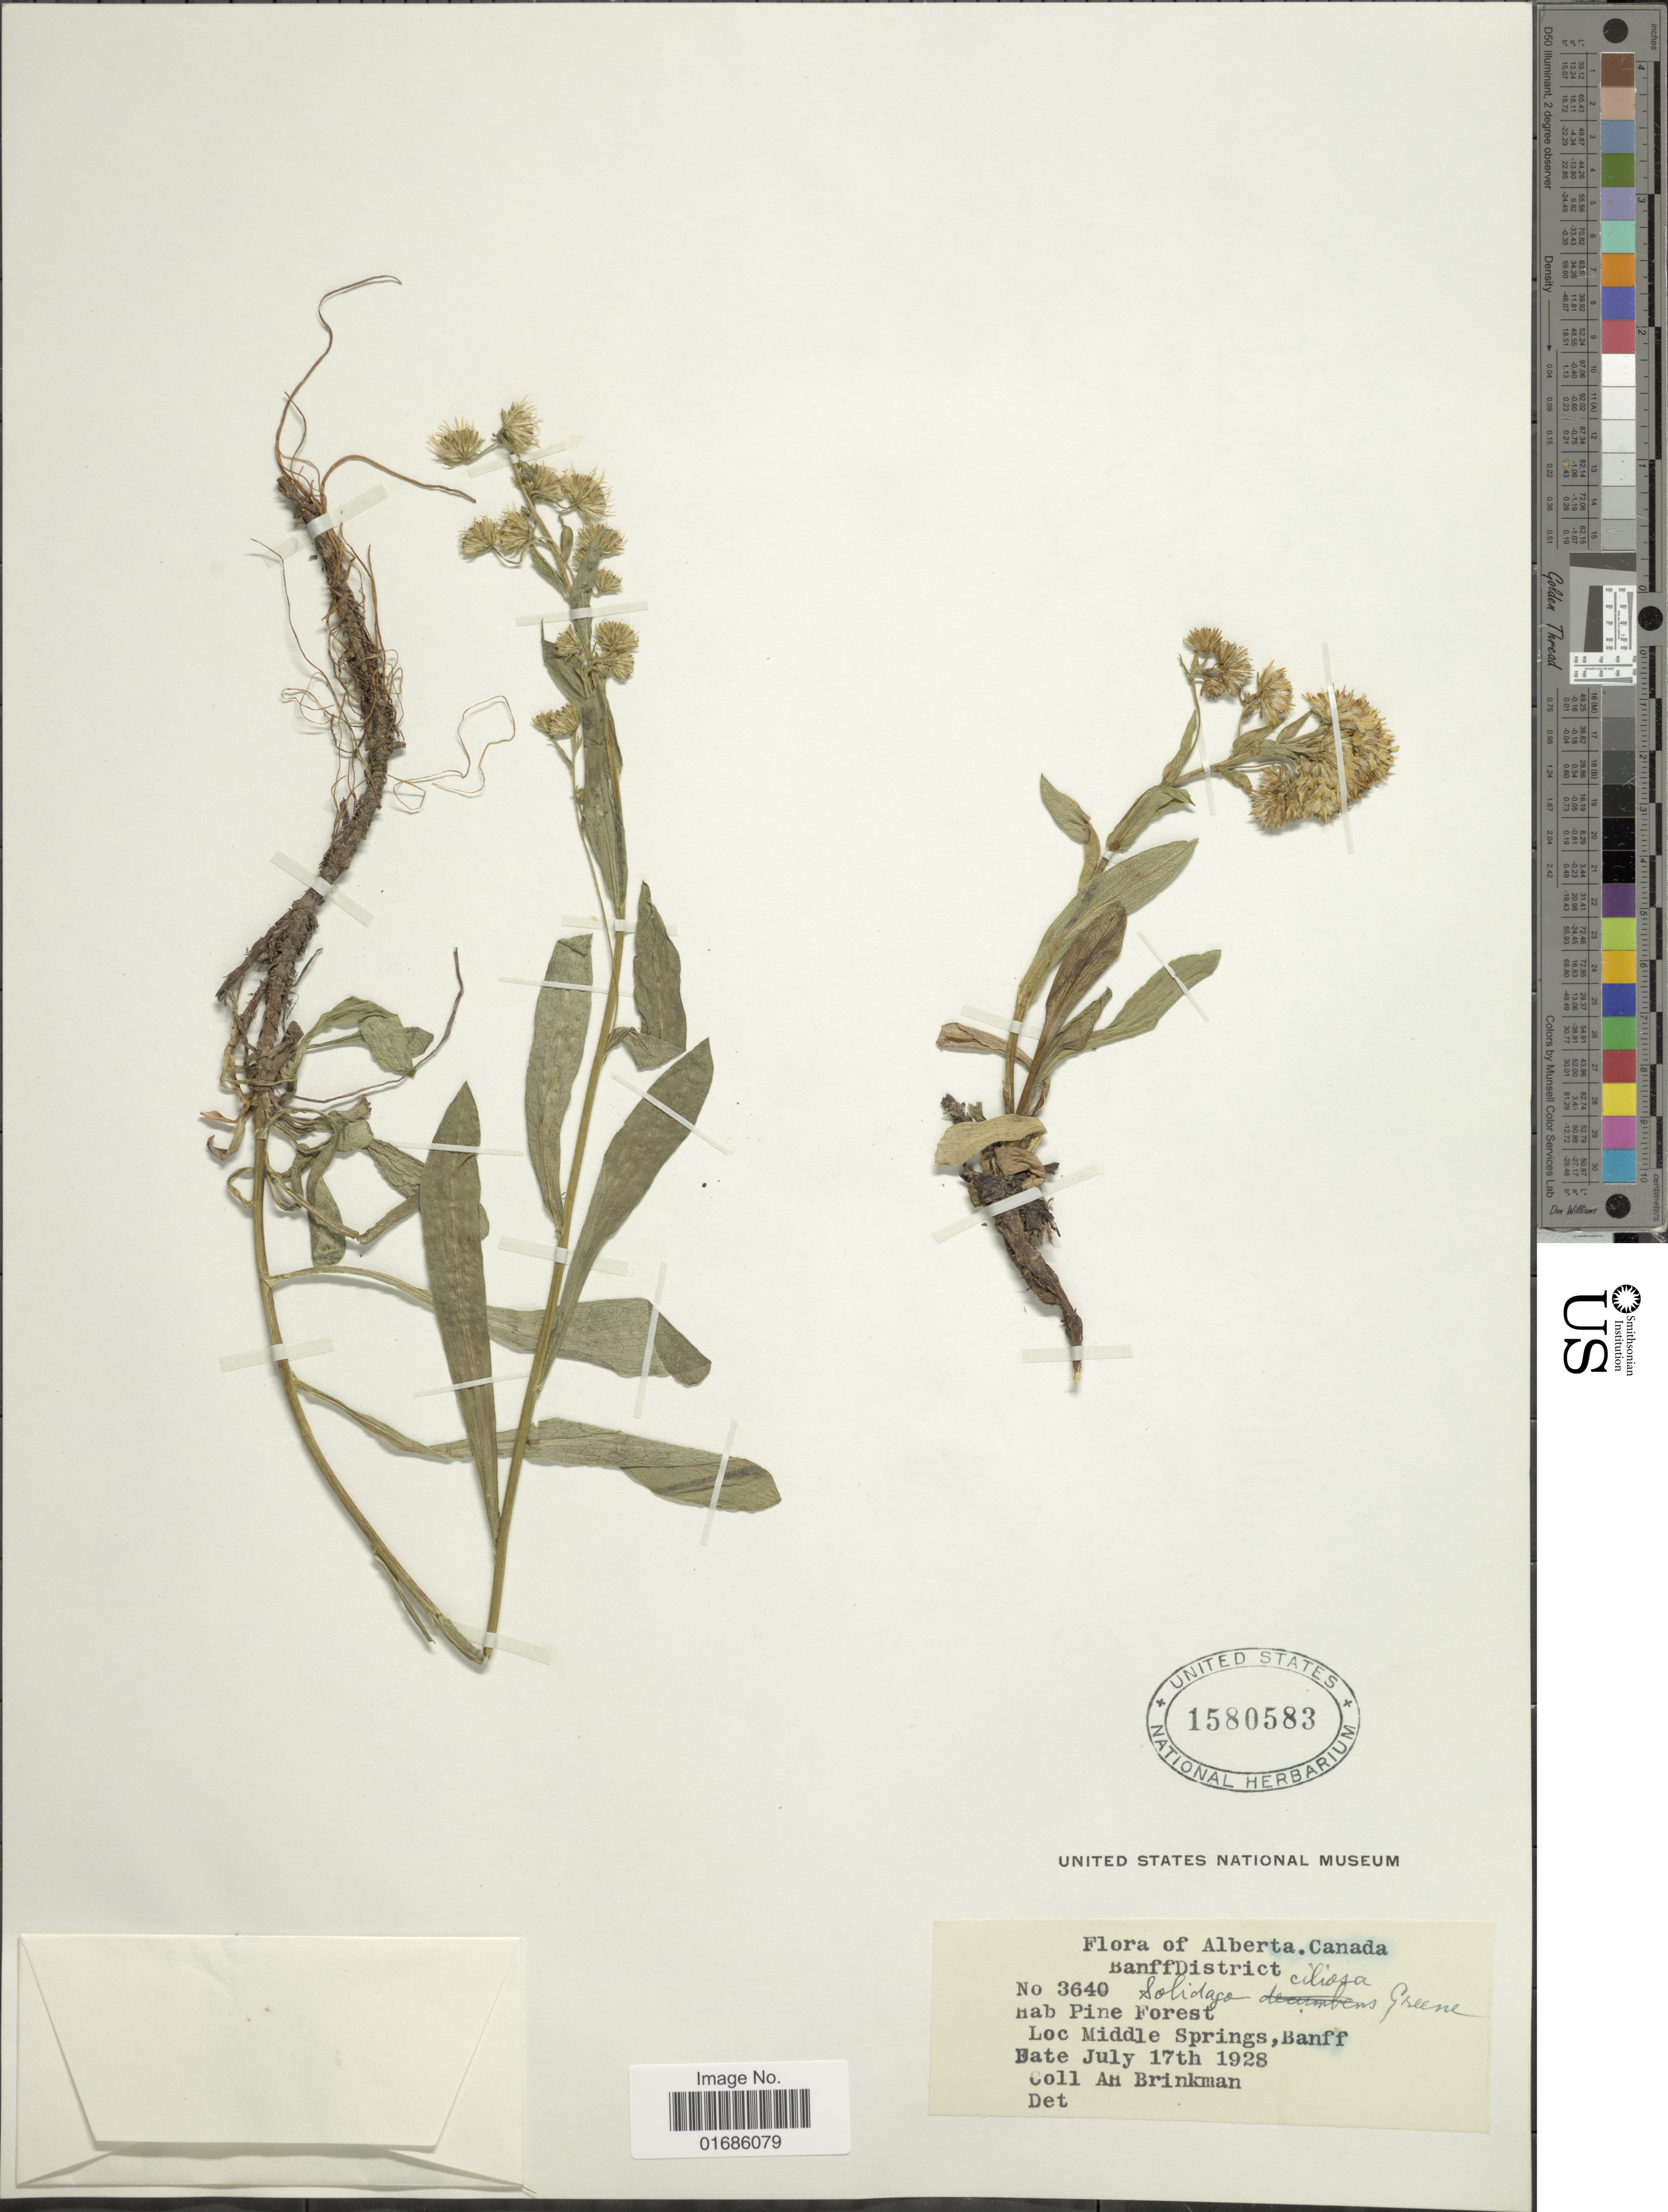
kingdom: Plantae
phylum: Tracheophyta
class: Magnoliopsida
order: Asterales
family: Asteraceae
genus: Solidago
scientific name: Solidago ciliosa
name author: Greene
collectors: A. Brinkman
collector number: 3640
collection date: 1928-07-17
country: Canada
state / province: Alberta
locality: Middle Sptings, Banff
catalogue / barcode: US 1580583